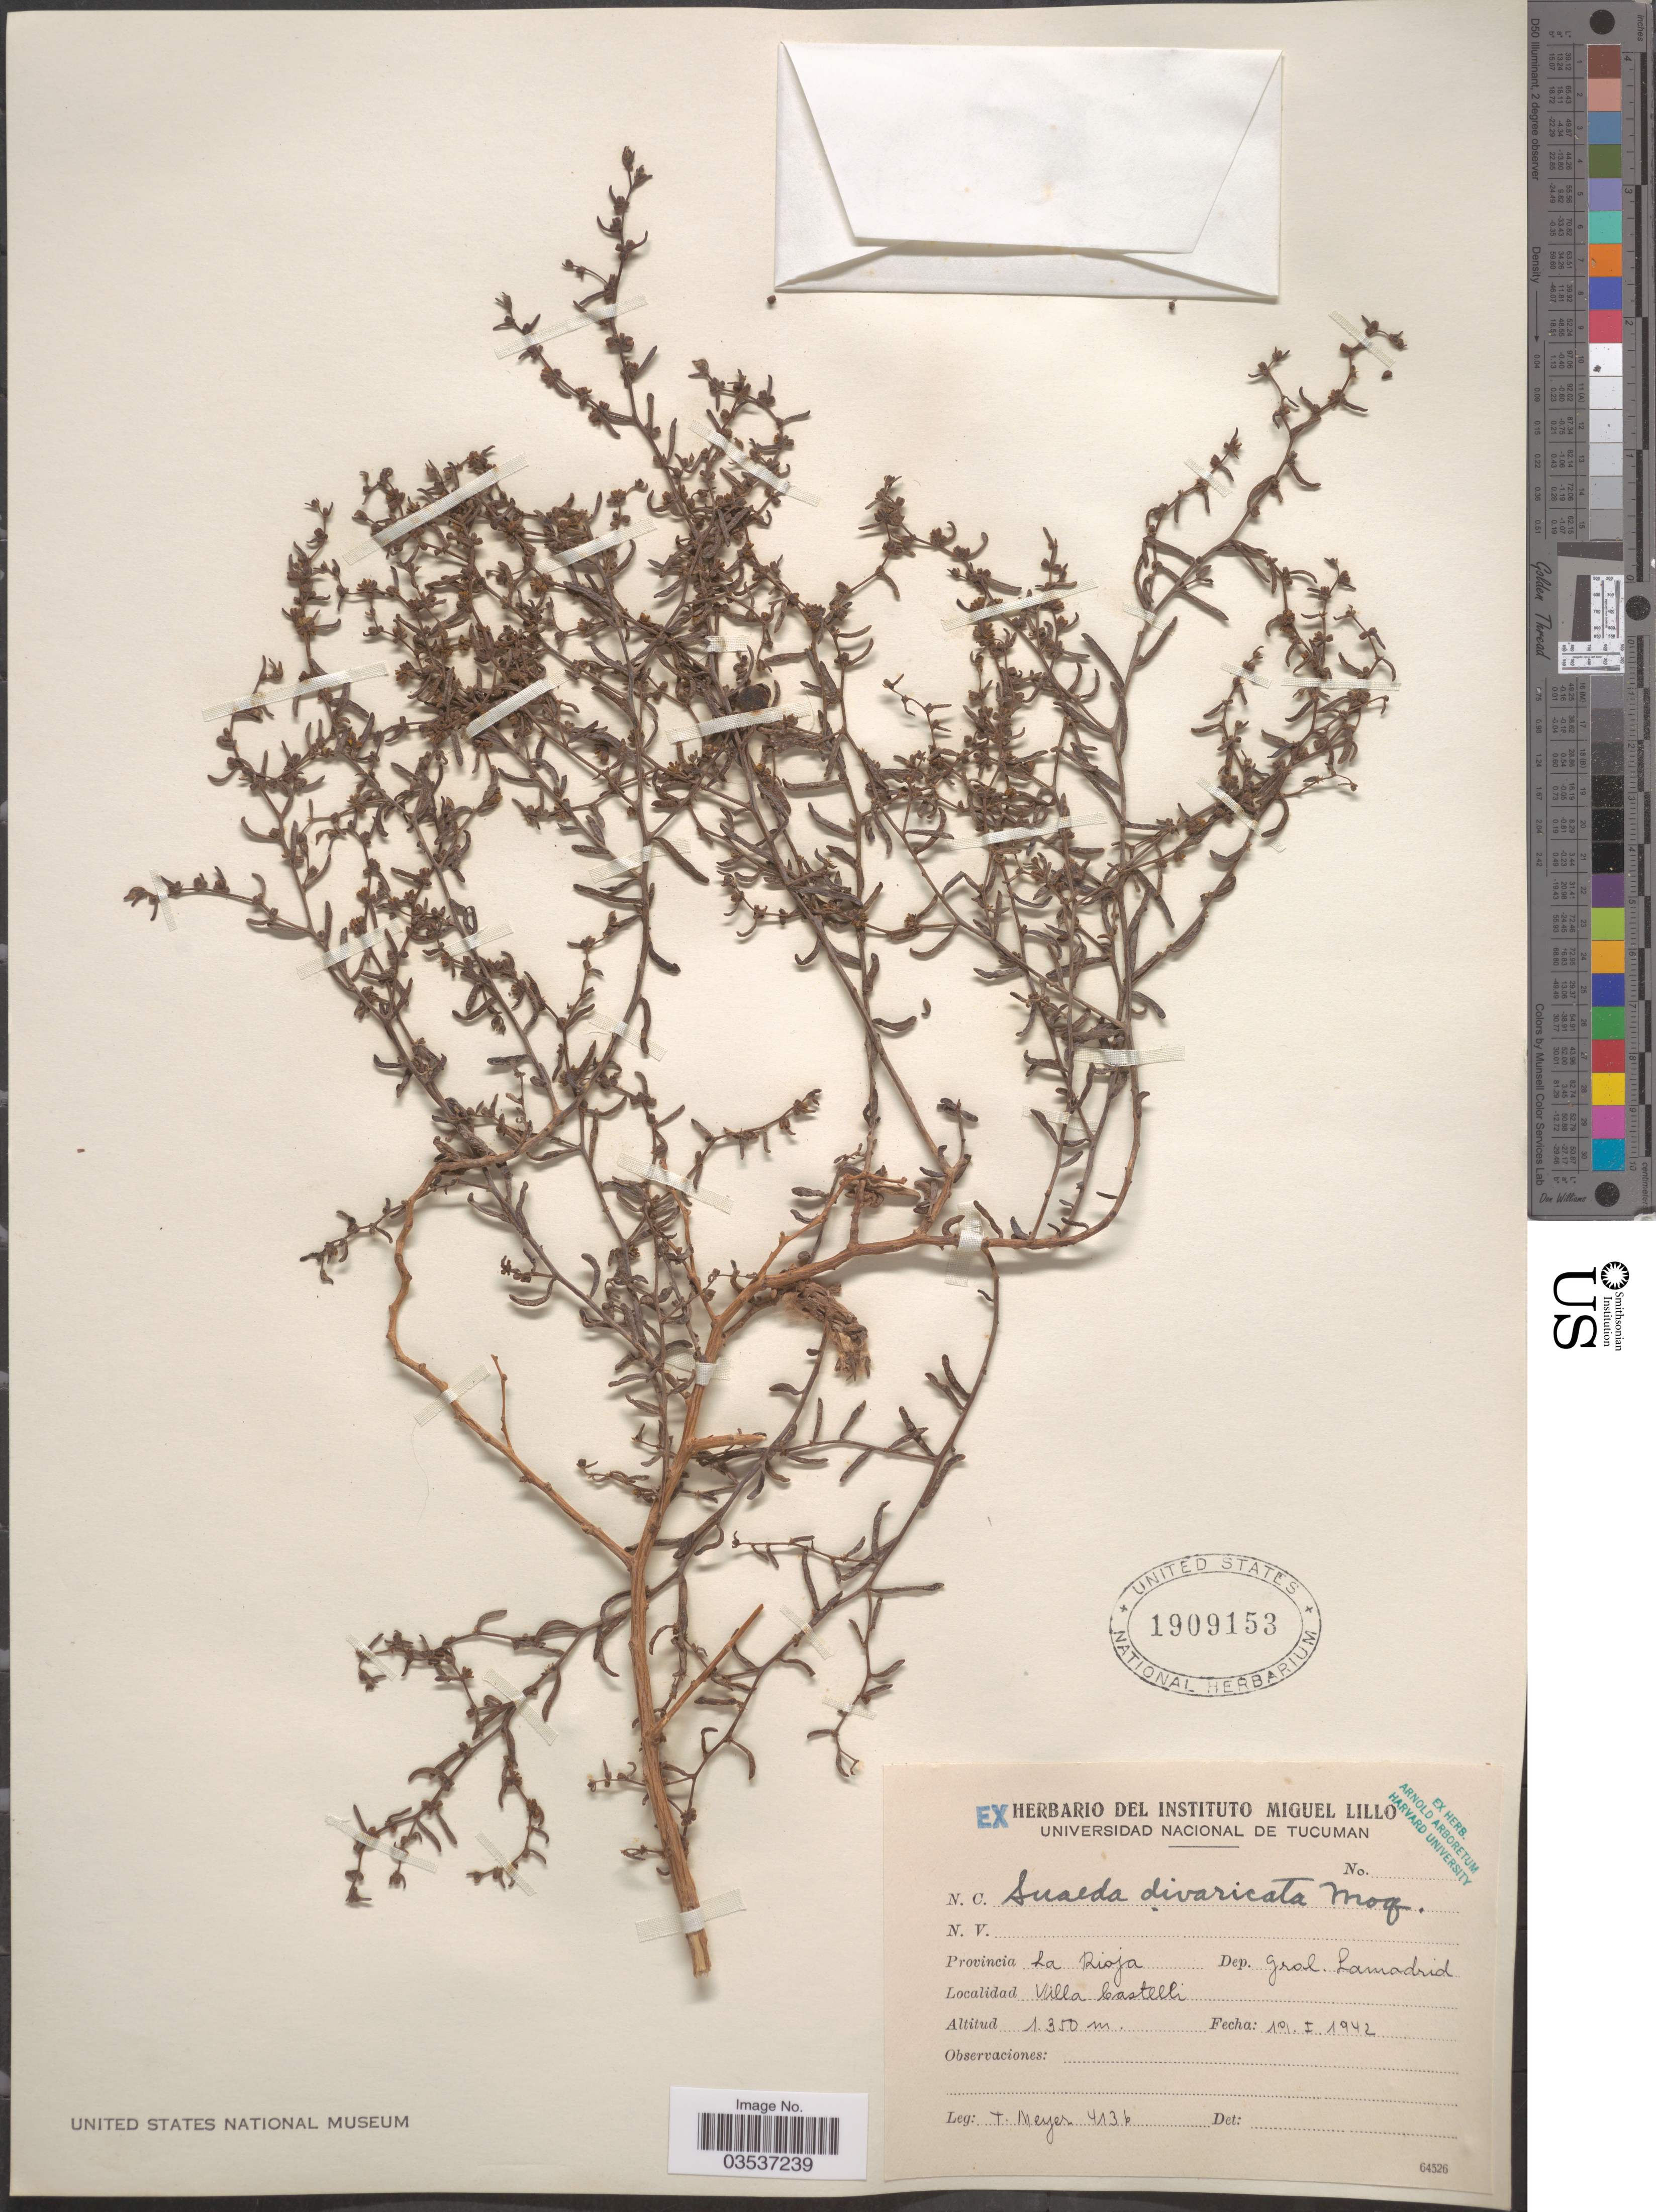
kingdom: Plantae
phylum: Tracheophyta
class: Magnoliopsida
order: Caryophyllales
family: Amaranthaceae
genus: Suaeda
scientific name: Suaeda divaricata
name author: Moq.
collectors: T. Meyer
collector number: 4136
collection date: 1942-01-19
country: Argentina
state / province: La Rioja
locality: Dep. Gral. Lamadrid. Villa Castelli.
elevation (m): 1350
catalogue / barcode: US 1909153